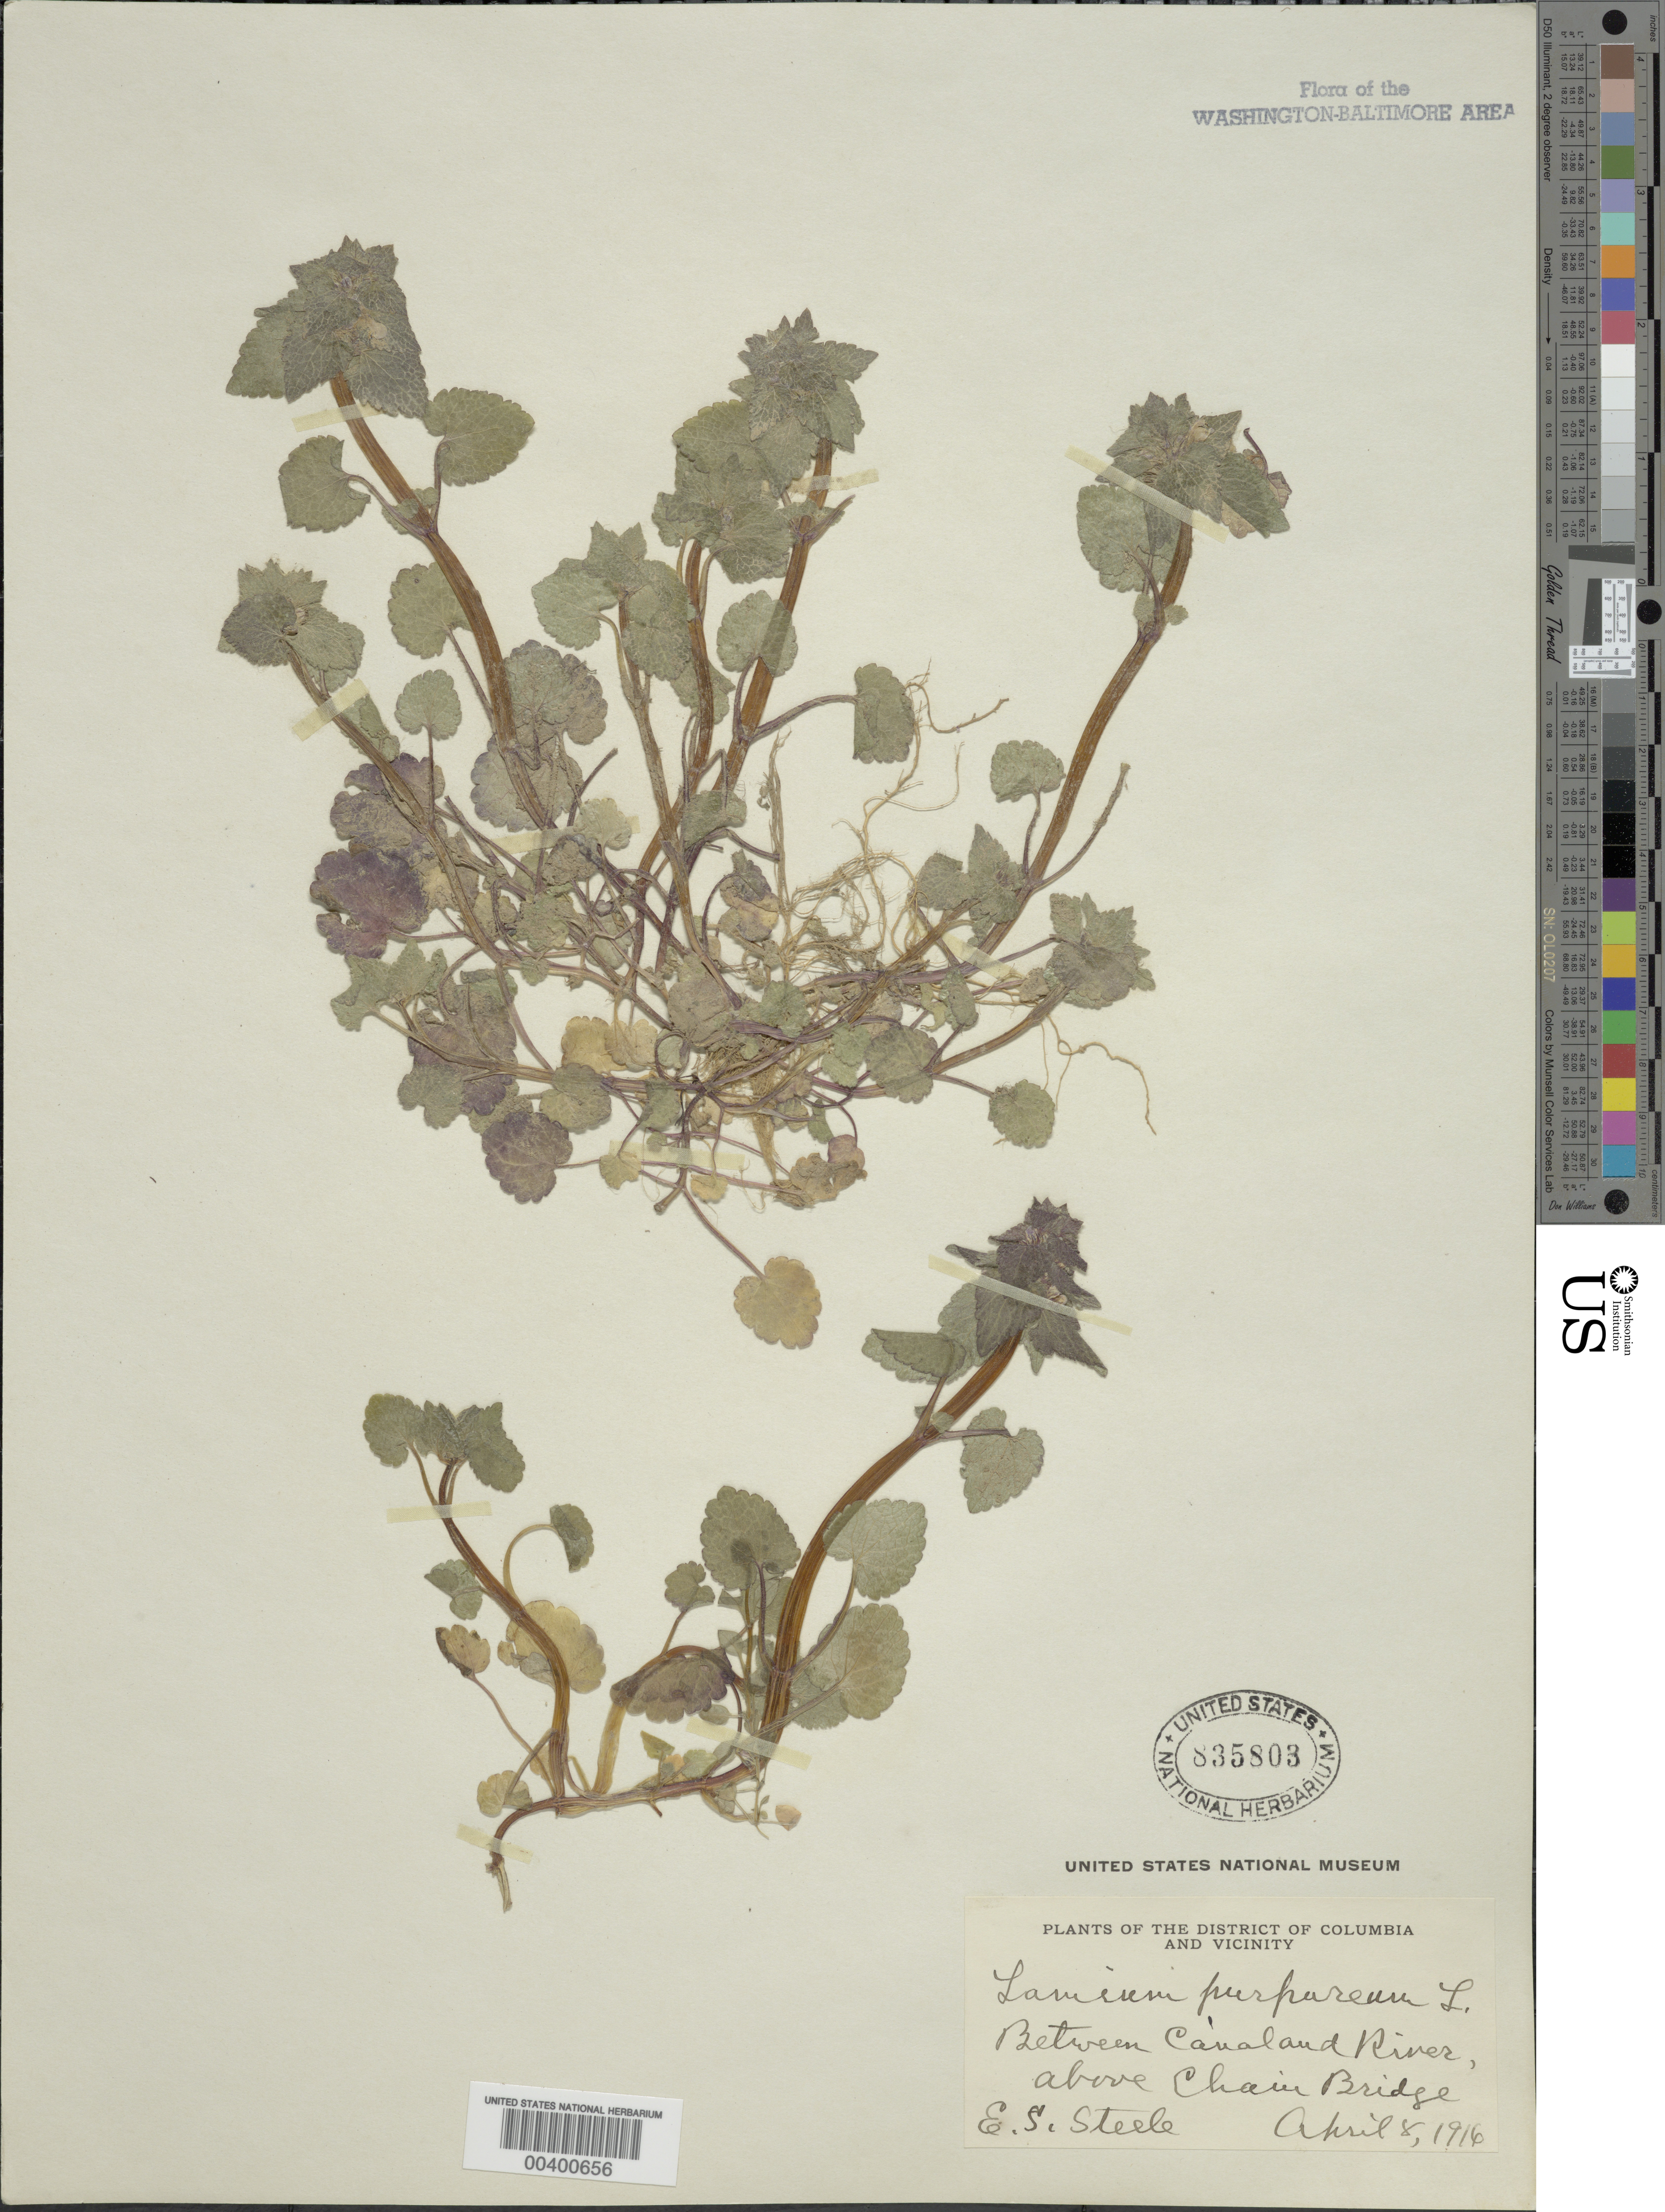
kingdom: Plantae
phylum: Tracheophyta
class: Magnoliopsida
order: Lamiales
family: Lamiaceae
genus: Lamium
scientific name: Lamium purpureum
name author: L.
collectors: E. Steele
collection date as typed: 08 Apr 1916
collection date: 1916-04-08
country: United States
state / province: District of Columbia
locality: Between C. and O. Canal and River, above Chain Bridge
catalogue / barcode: US 835803